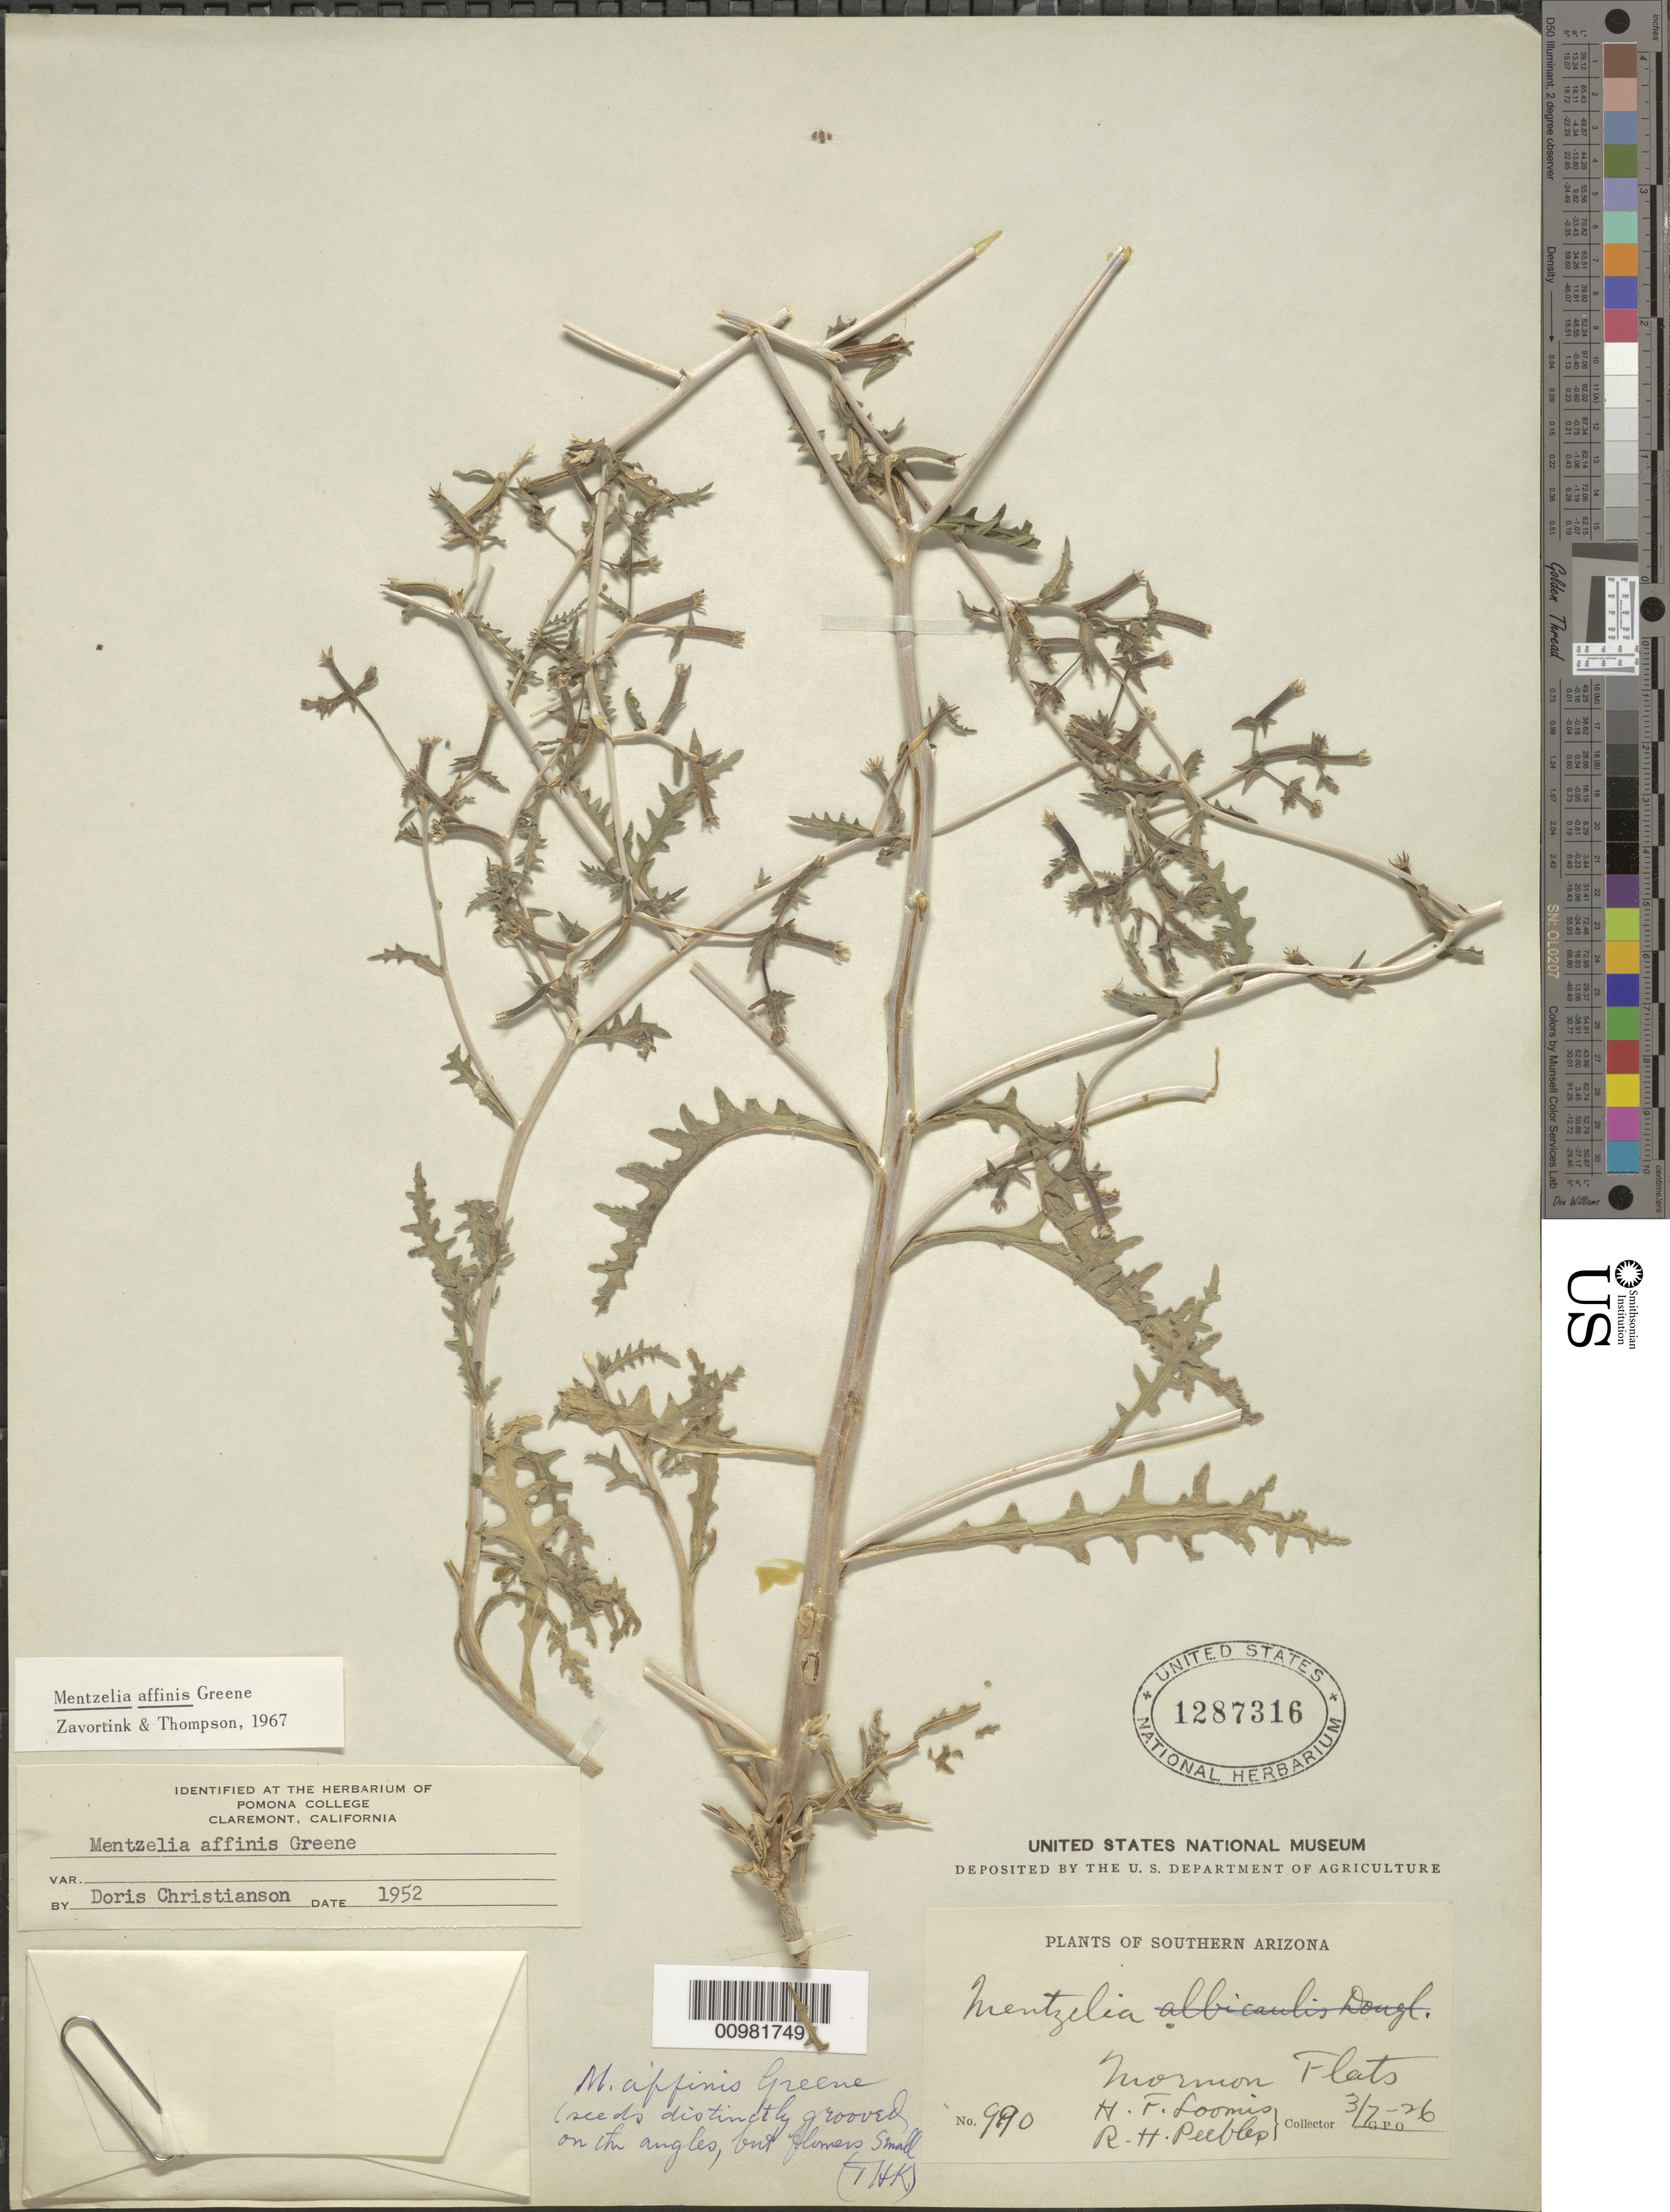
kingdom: Plantae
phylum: Tracheophyta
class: Magnoliopsida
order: Cornales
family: Loasaceae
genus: Mentzelia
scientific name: Mentzelia affinis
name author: Greene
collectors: H. F. Loomis & R. H. Peebles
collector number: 990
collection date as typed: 07 Mar 1926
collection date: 1926-03-07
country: United States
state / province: Arizona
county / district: Maricopa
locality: Mormon Flats.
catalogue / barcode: US 1287316